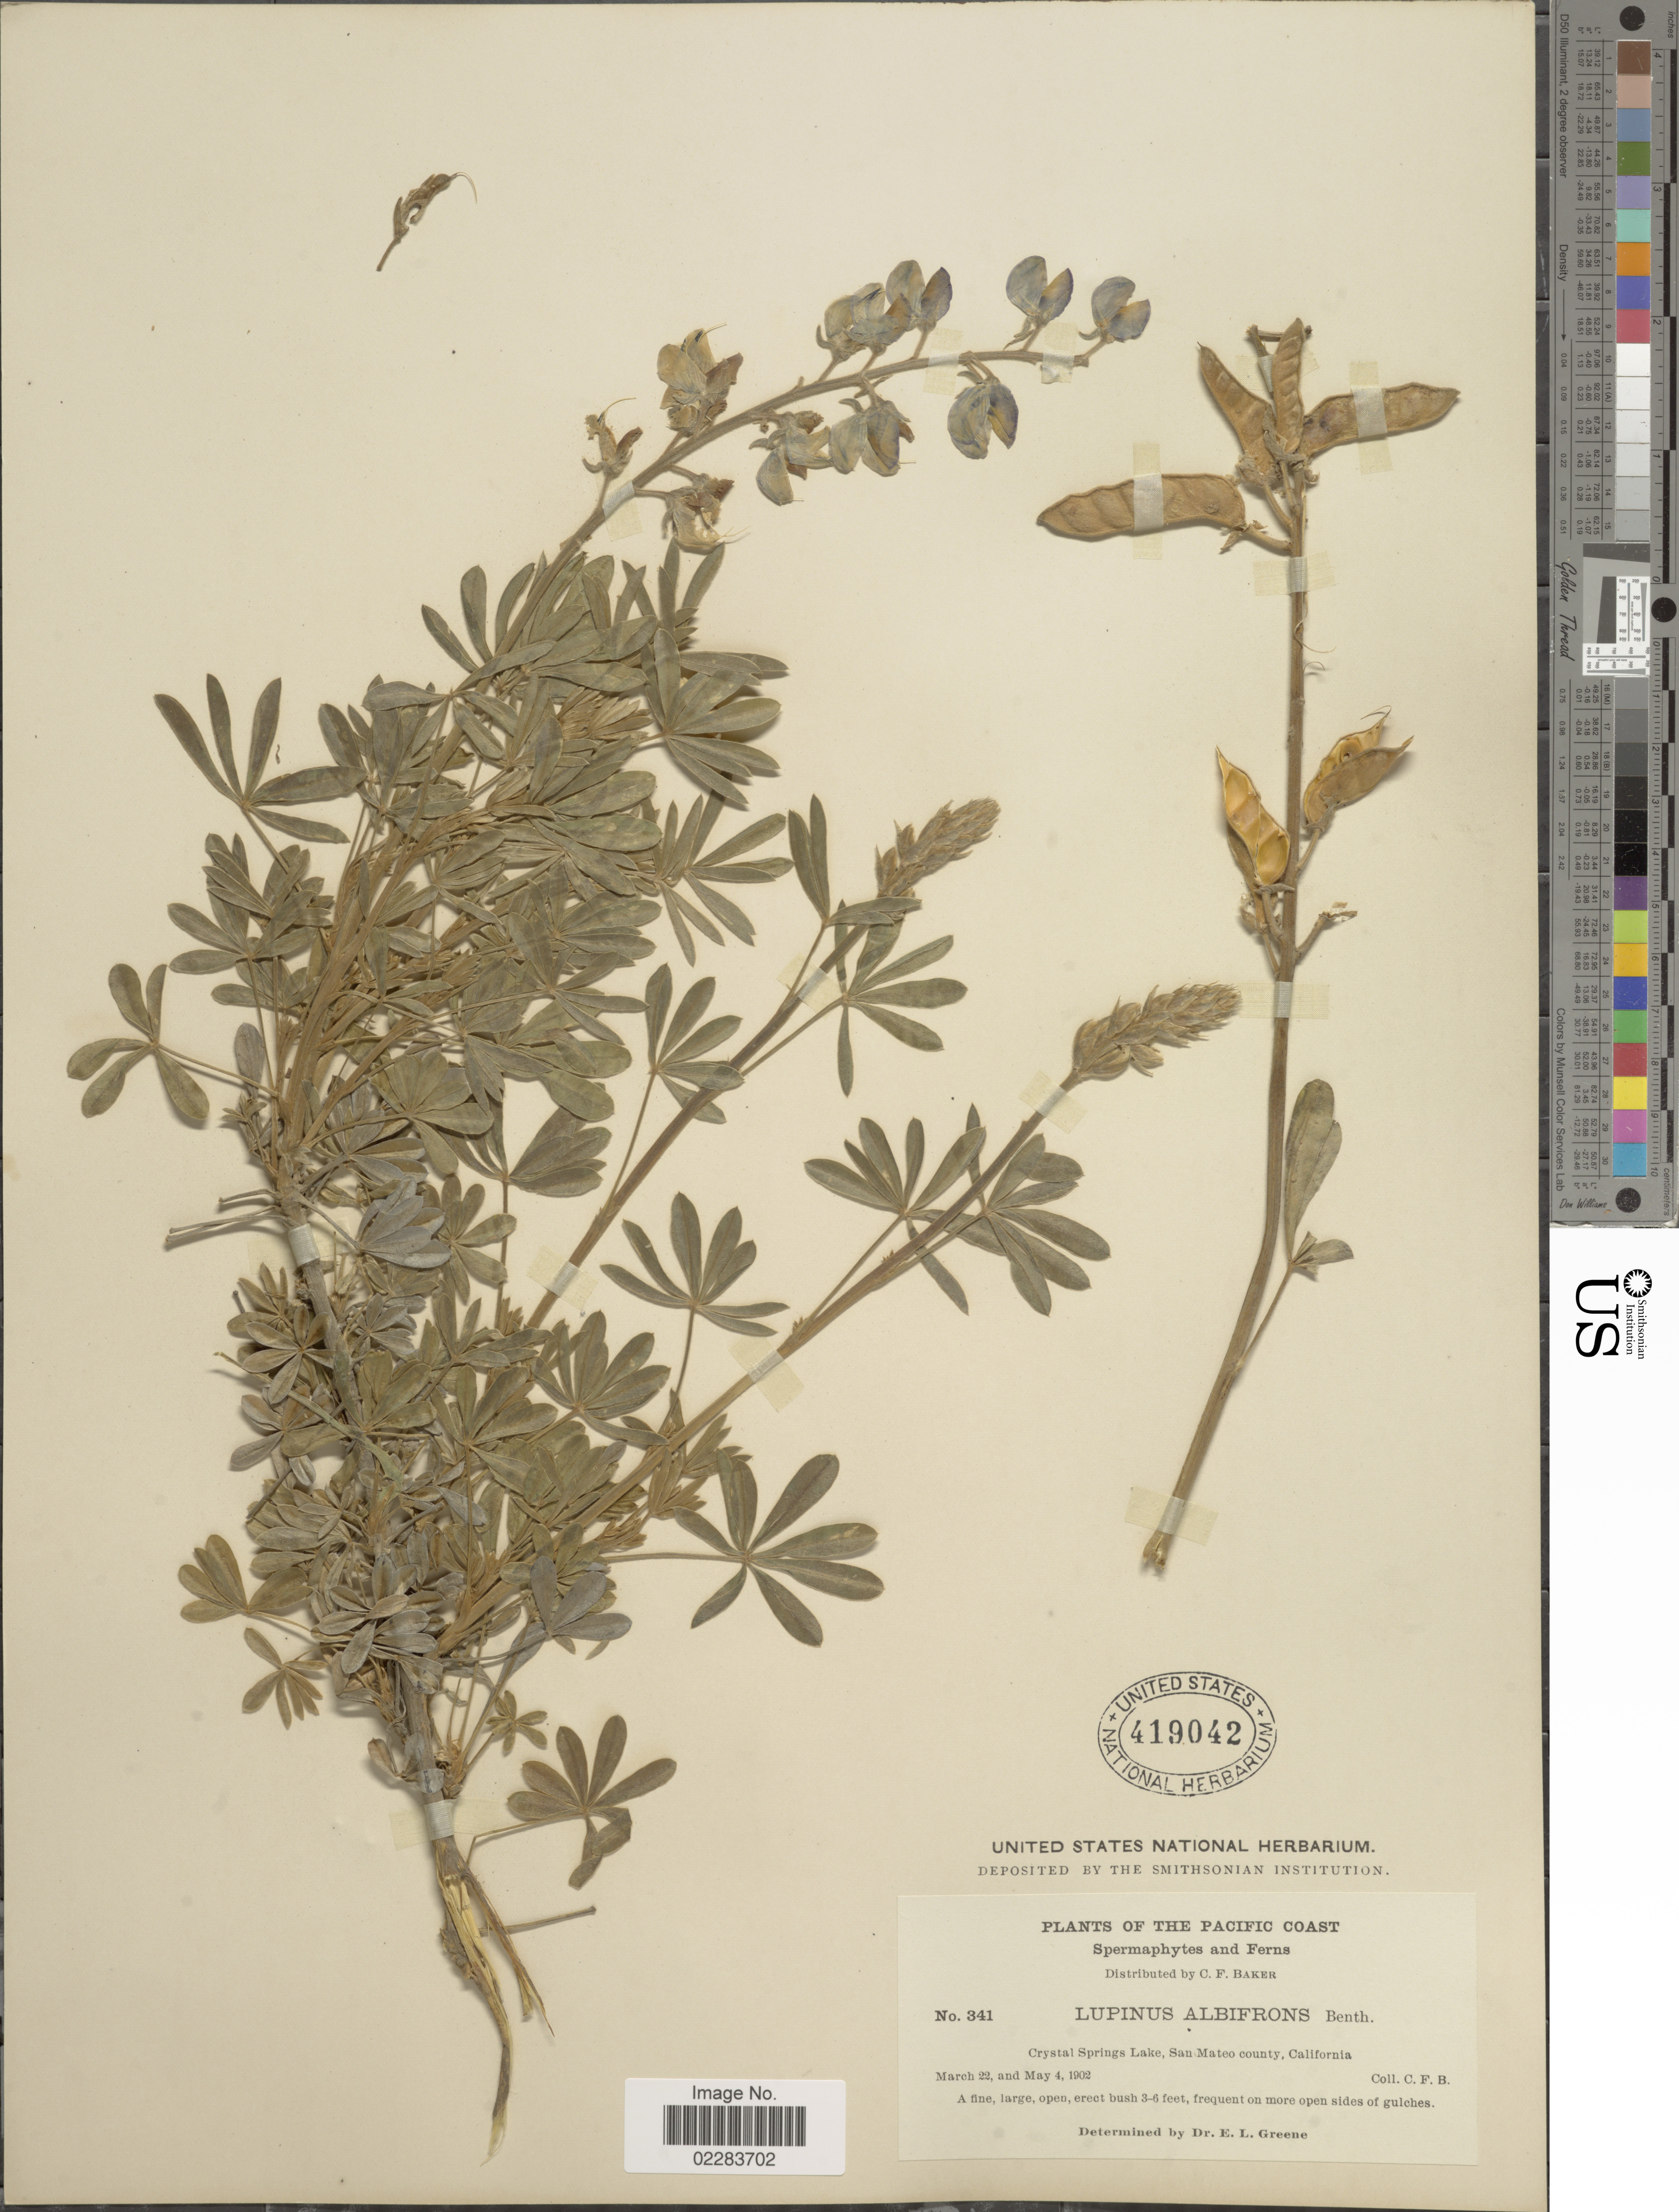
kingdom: Plantae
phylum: Tracheophyta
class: Magnoliopsida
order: Fabales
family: Fabaceae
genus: Lupinus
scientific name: Lupinus albifrons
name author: Benth.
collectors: C. F. Baker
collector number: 341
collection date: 1902-03-22/1902-05-04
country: United States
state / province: California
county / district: San Mateo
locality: Pacific Coast. Crystal Springs Lake, San Mateo county.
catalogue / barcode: US 419042